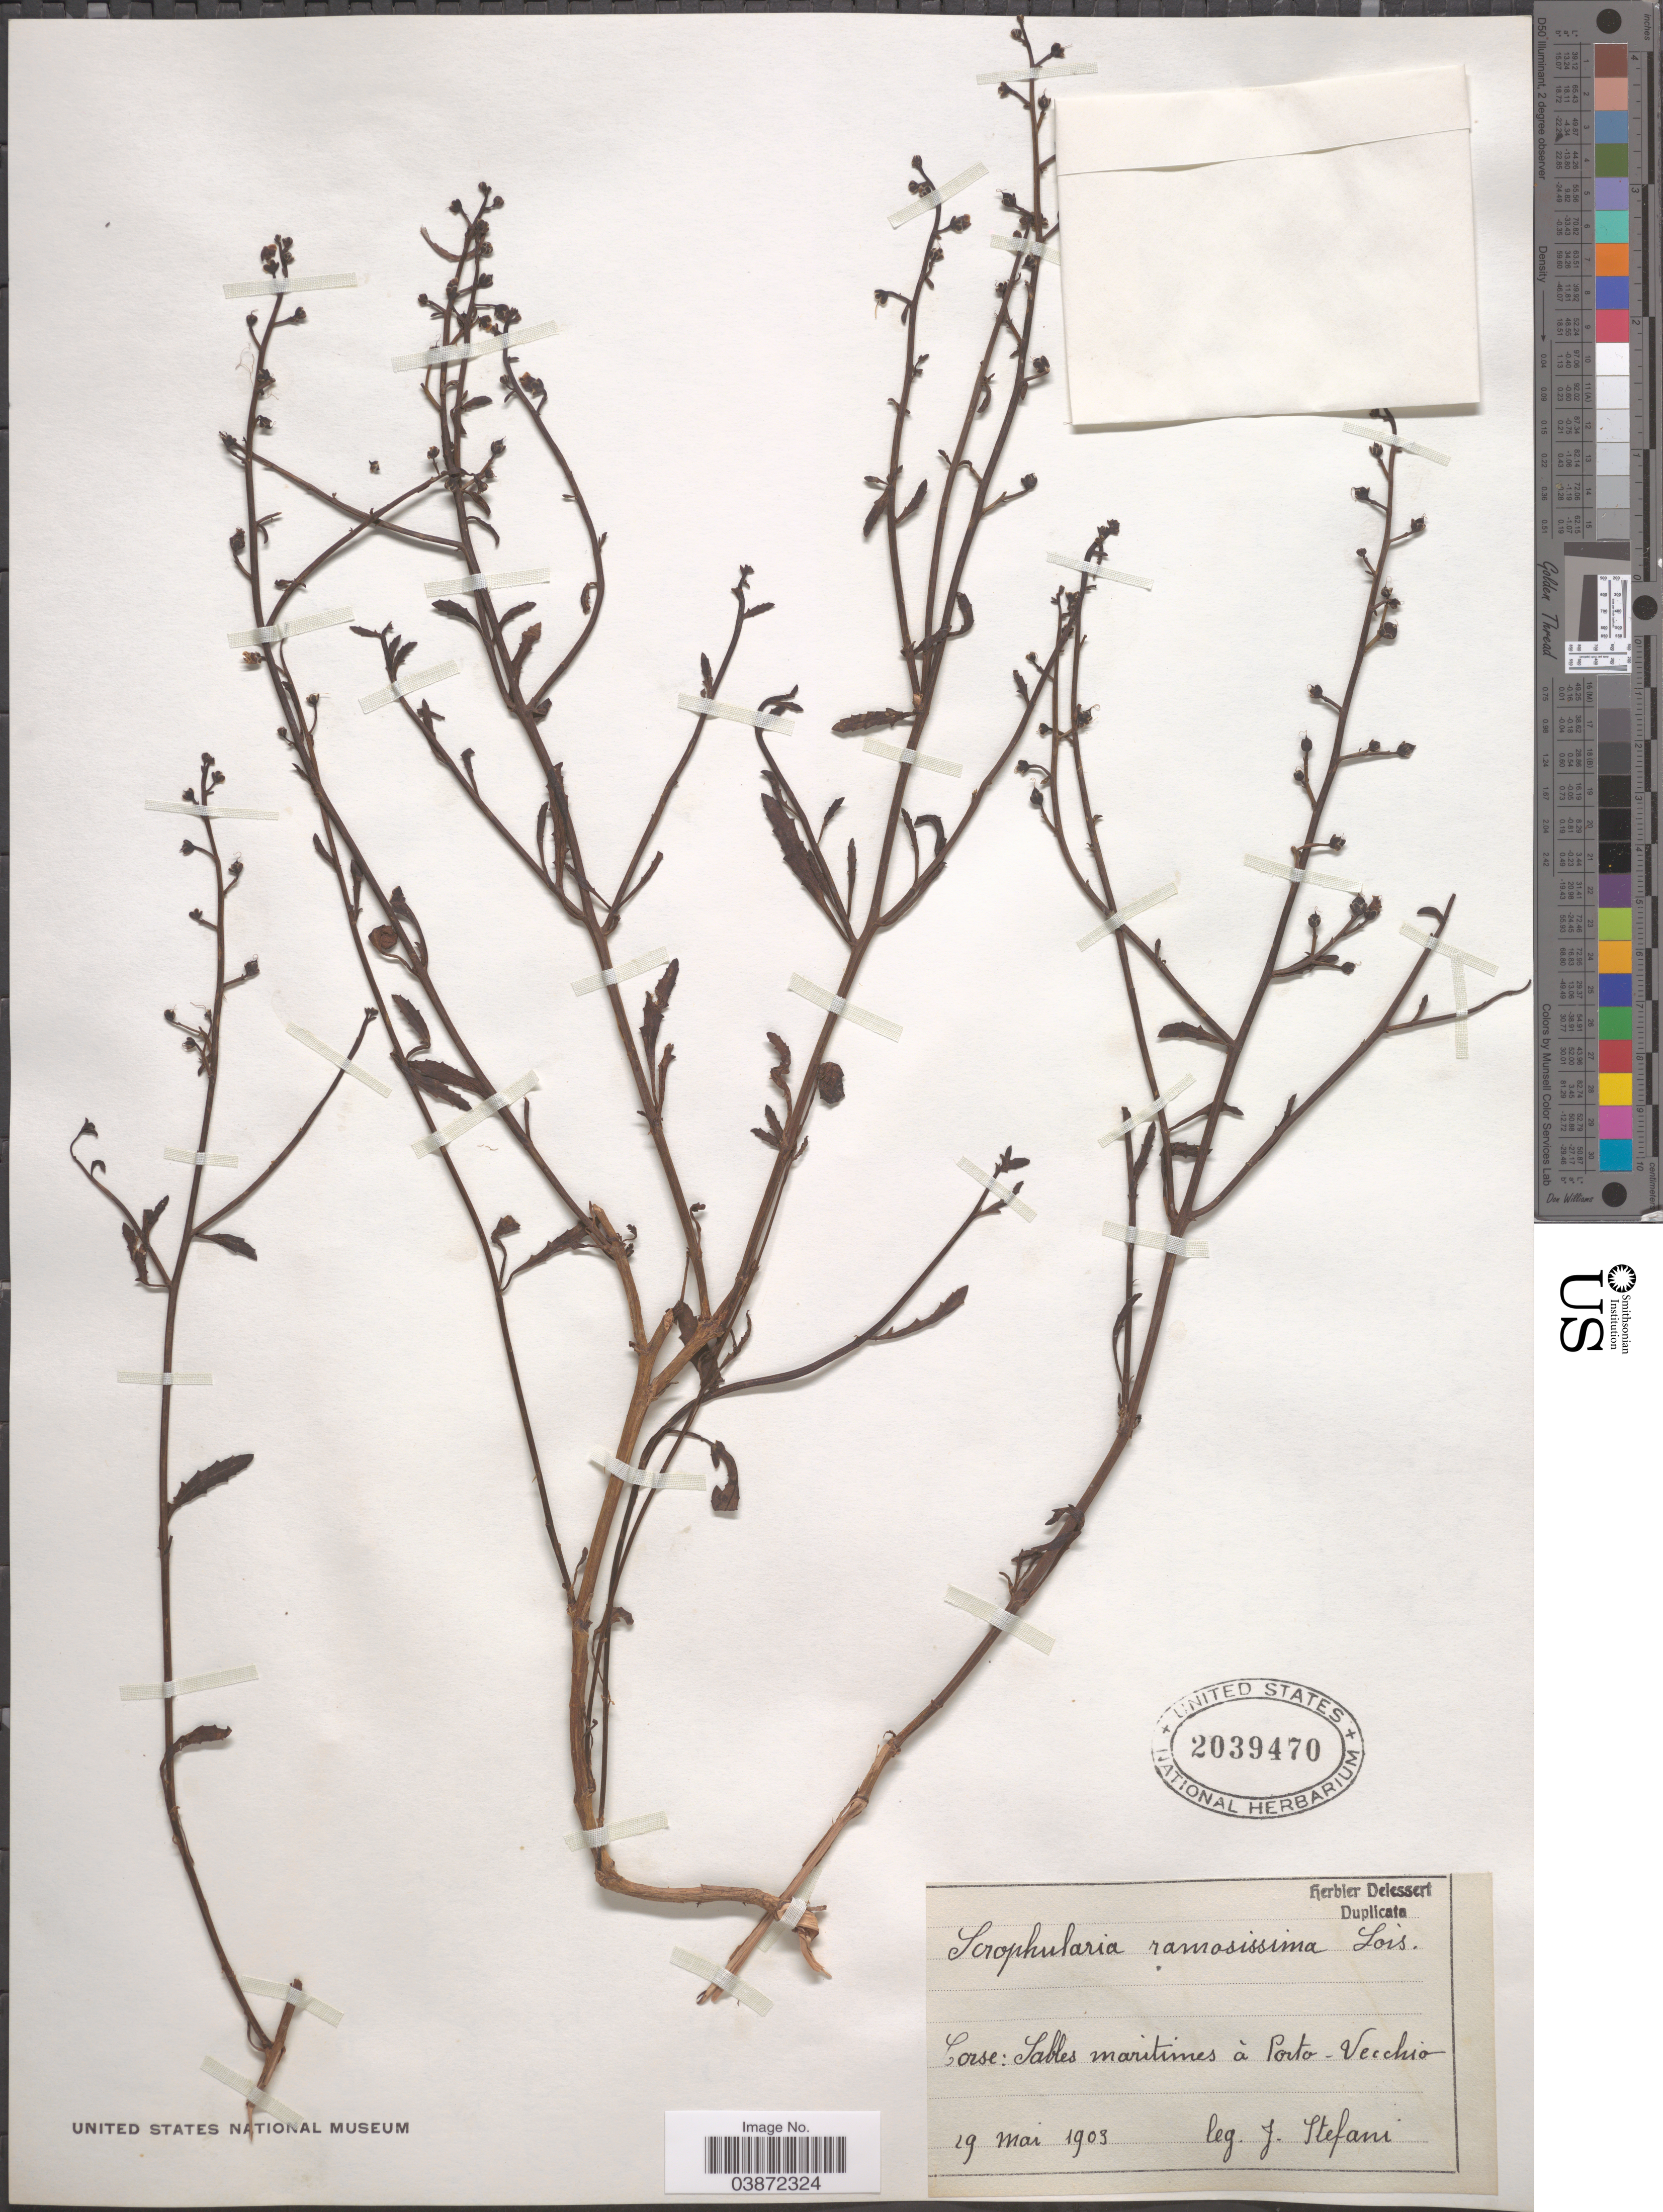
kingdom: Plantae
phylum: Tracheophyta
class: Magnoliopsida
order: Lamiales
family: Scrophulariaceae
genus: Scrophularia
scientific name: Scrophularia ramosissima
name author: Loisel.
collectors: J. Stefani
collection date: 1903-05-29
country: France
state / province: Corsica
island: Corse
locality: Corse. Sables maritimes à Porto-Vecchio.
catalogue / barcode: US 2039470